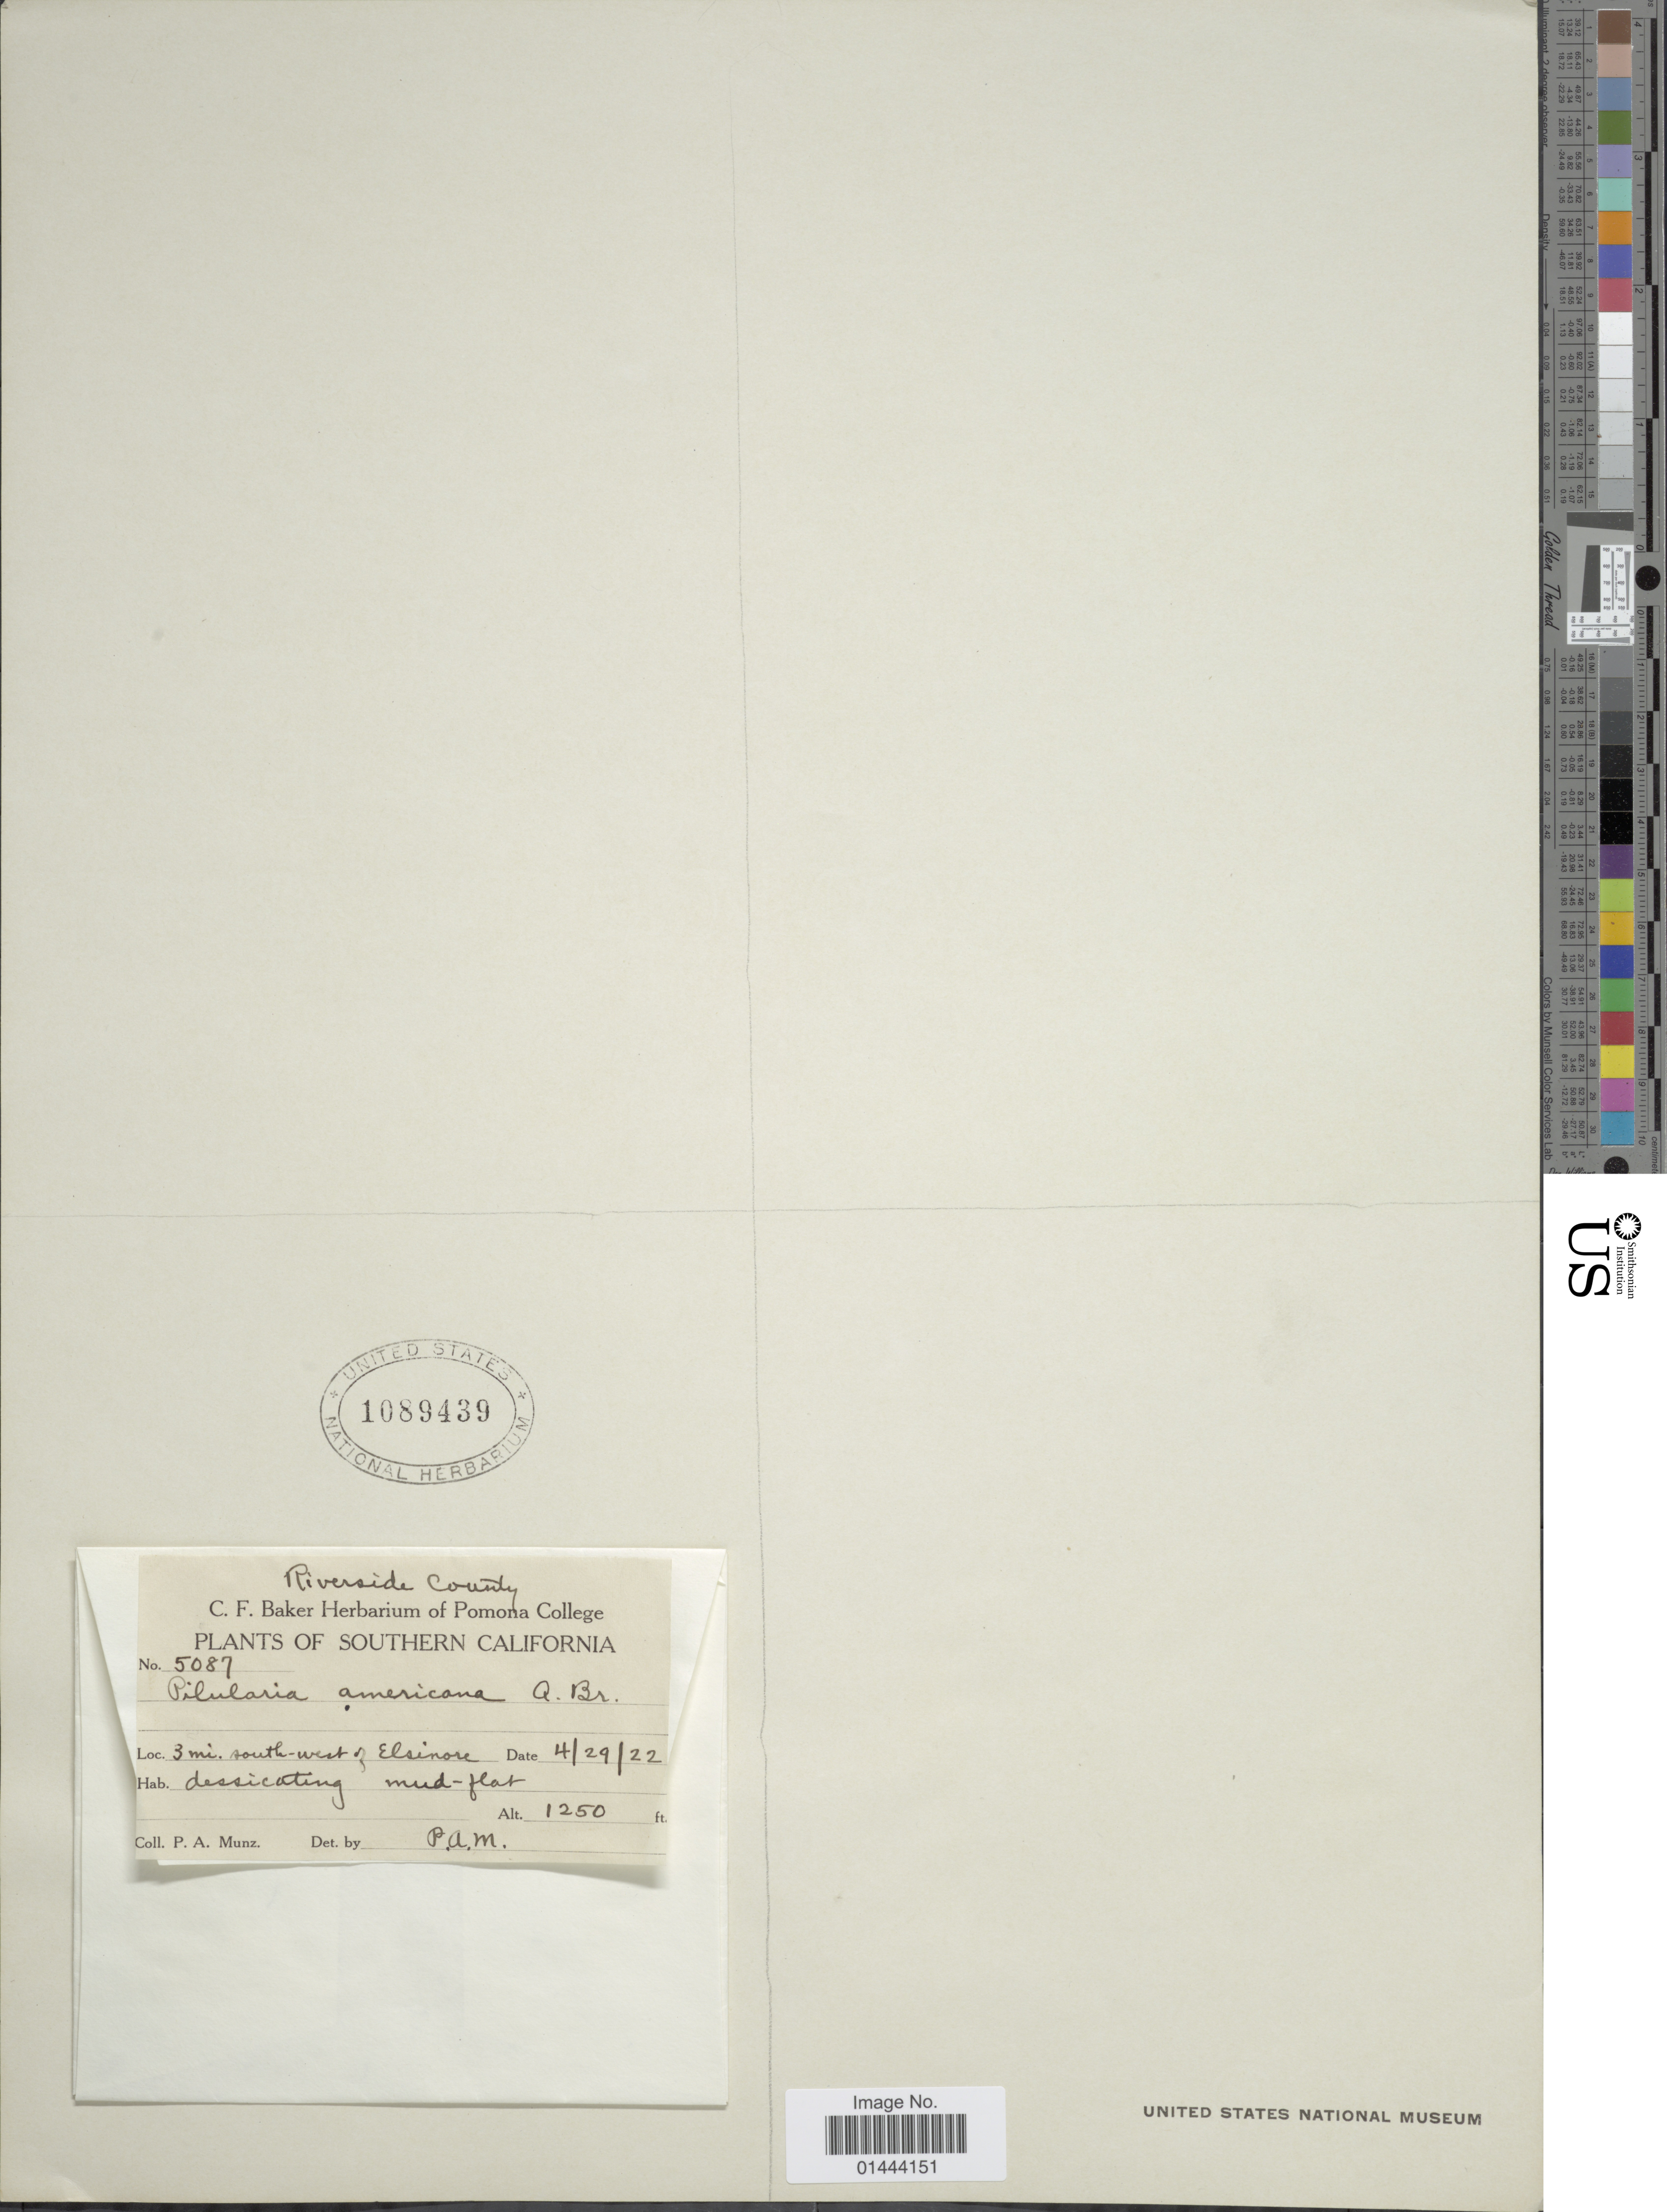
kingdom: Plantae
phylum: Tracheophyta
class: Polypodiopsida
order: Salviniales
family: Marsileaceae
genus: Pilularia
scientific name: Pilularia americana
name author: A. Braun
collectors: P. A. Munz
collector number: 5087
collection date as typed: Transcribed d/m/y: 29/4/22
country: United States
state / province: California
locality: Southern California, 3 mi. south-west of Elsinore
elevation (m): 381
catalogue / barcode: US 1089439